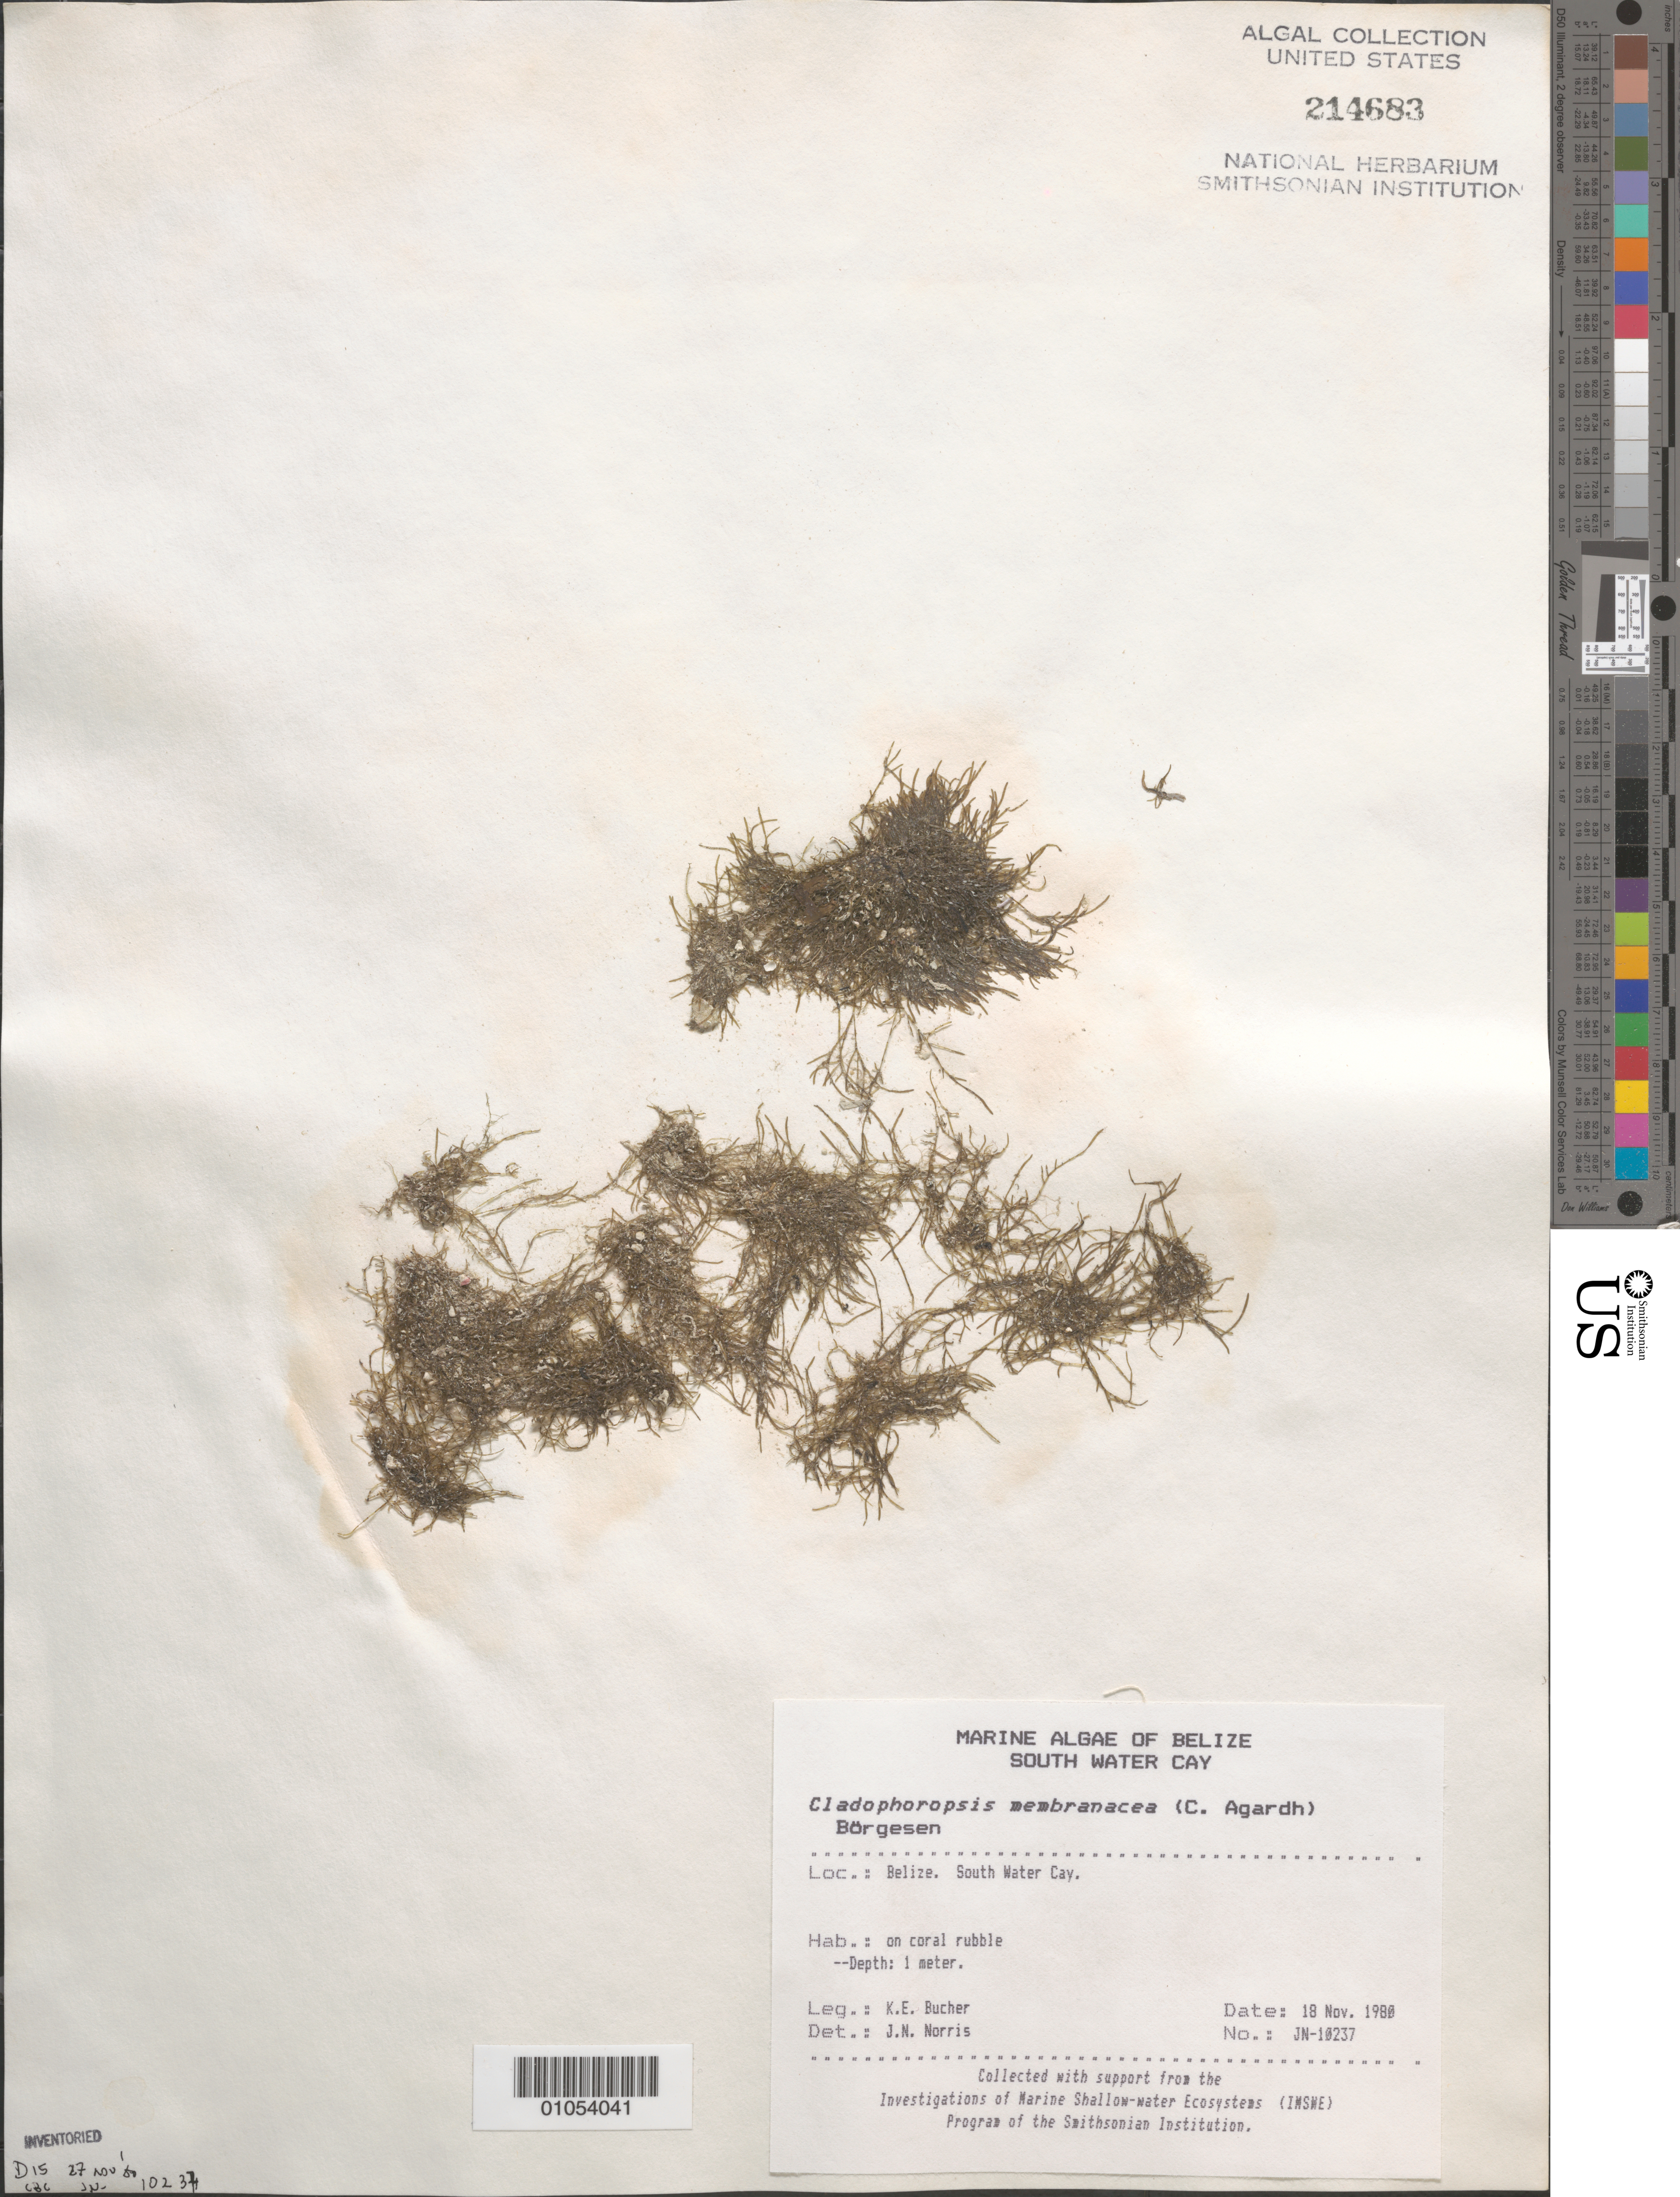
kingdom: Plantae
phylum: Chlorophyta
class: Ulvophyceae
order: Siphonocladales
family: Boodleaceae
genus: Cladophoropsis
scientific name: Cladophoropsis membranacea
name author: (Hofman-Bang) Børgesen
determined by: Norris, James N.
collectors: K. E. Bucher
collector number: JN-10237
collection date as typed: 18 Nov 1980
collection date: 1980-11-18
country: Belize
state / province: Stann Creek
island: South Water Cay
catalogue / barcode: US 214683